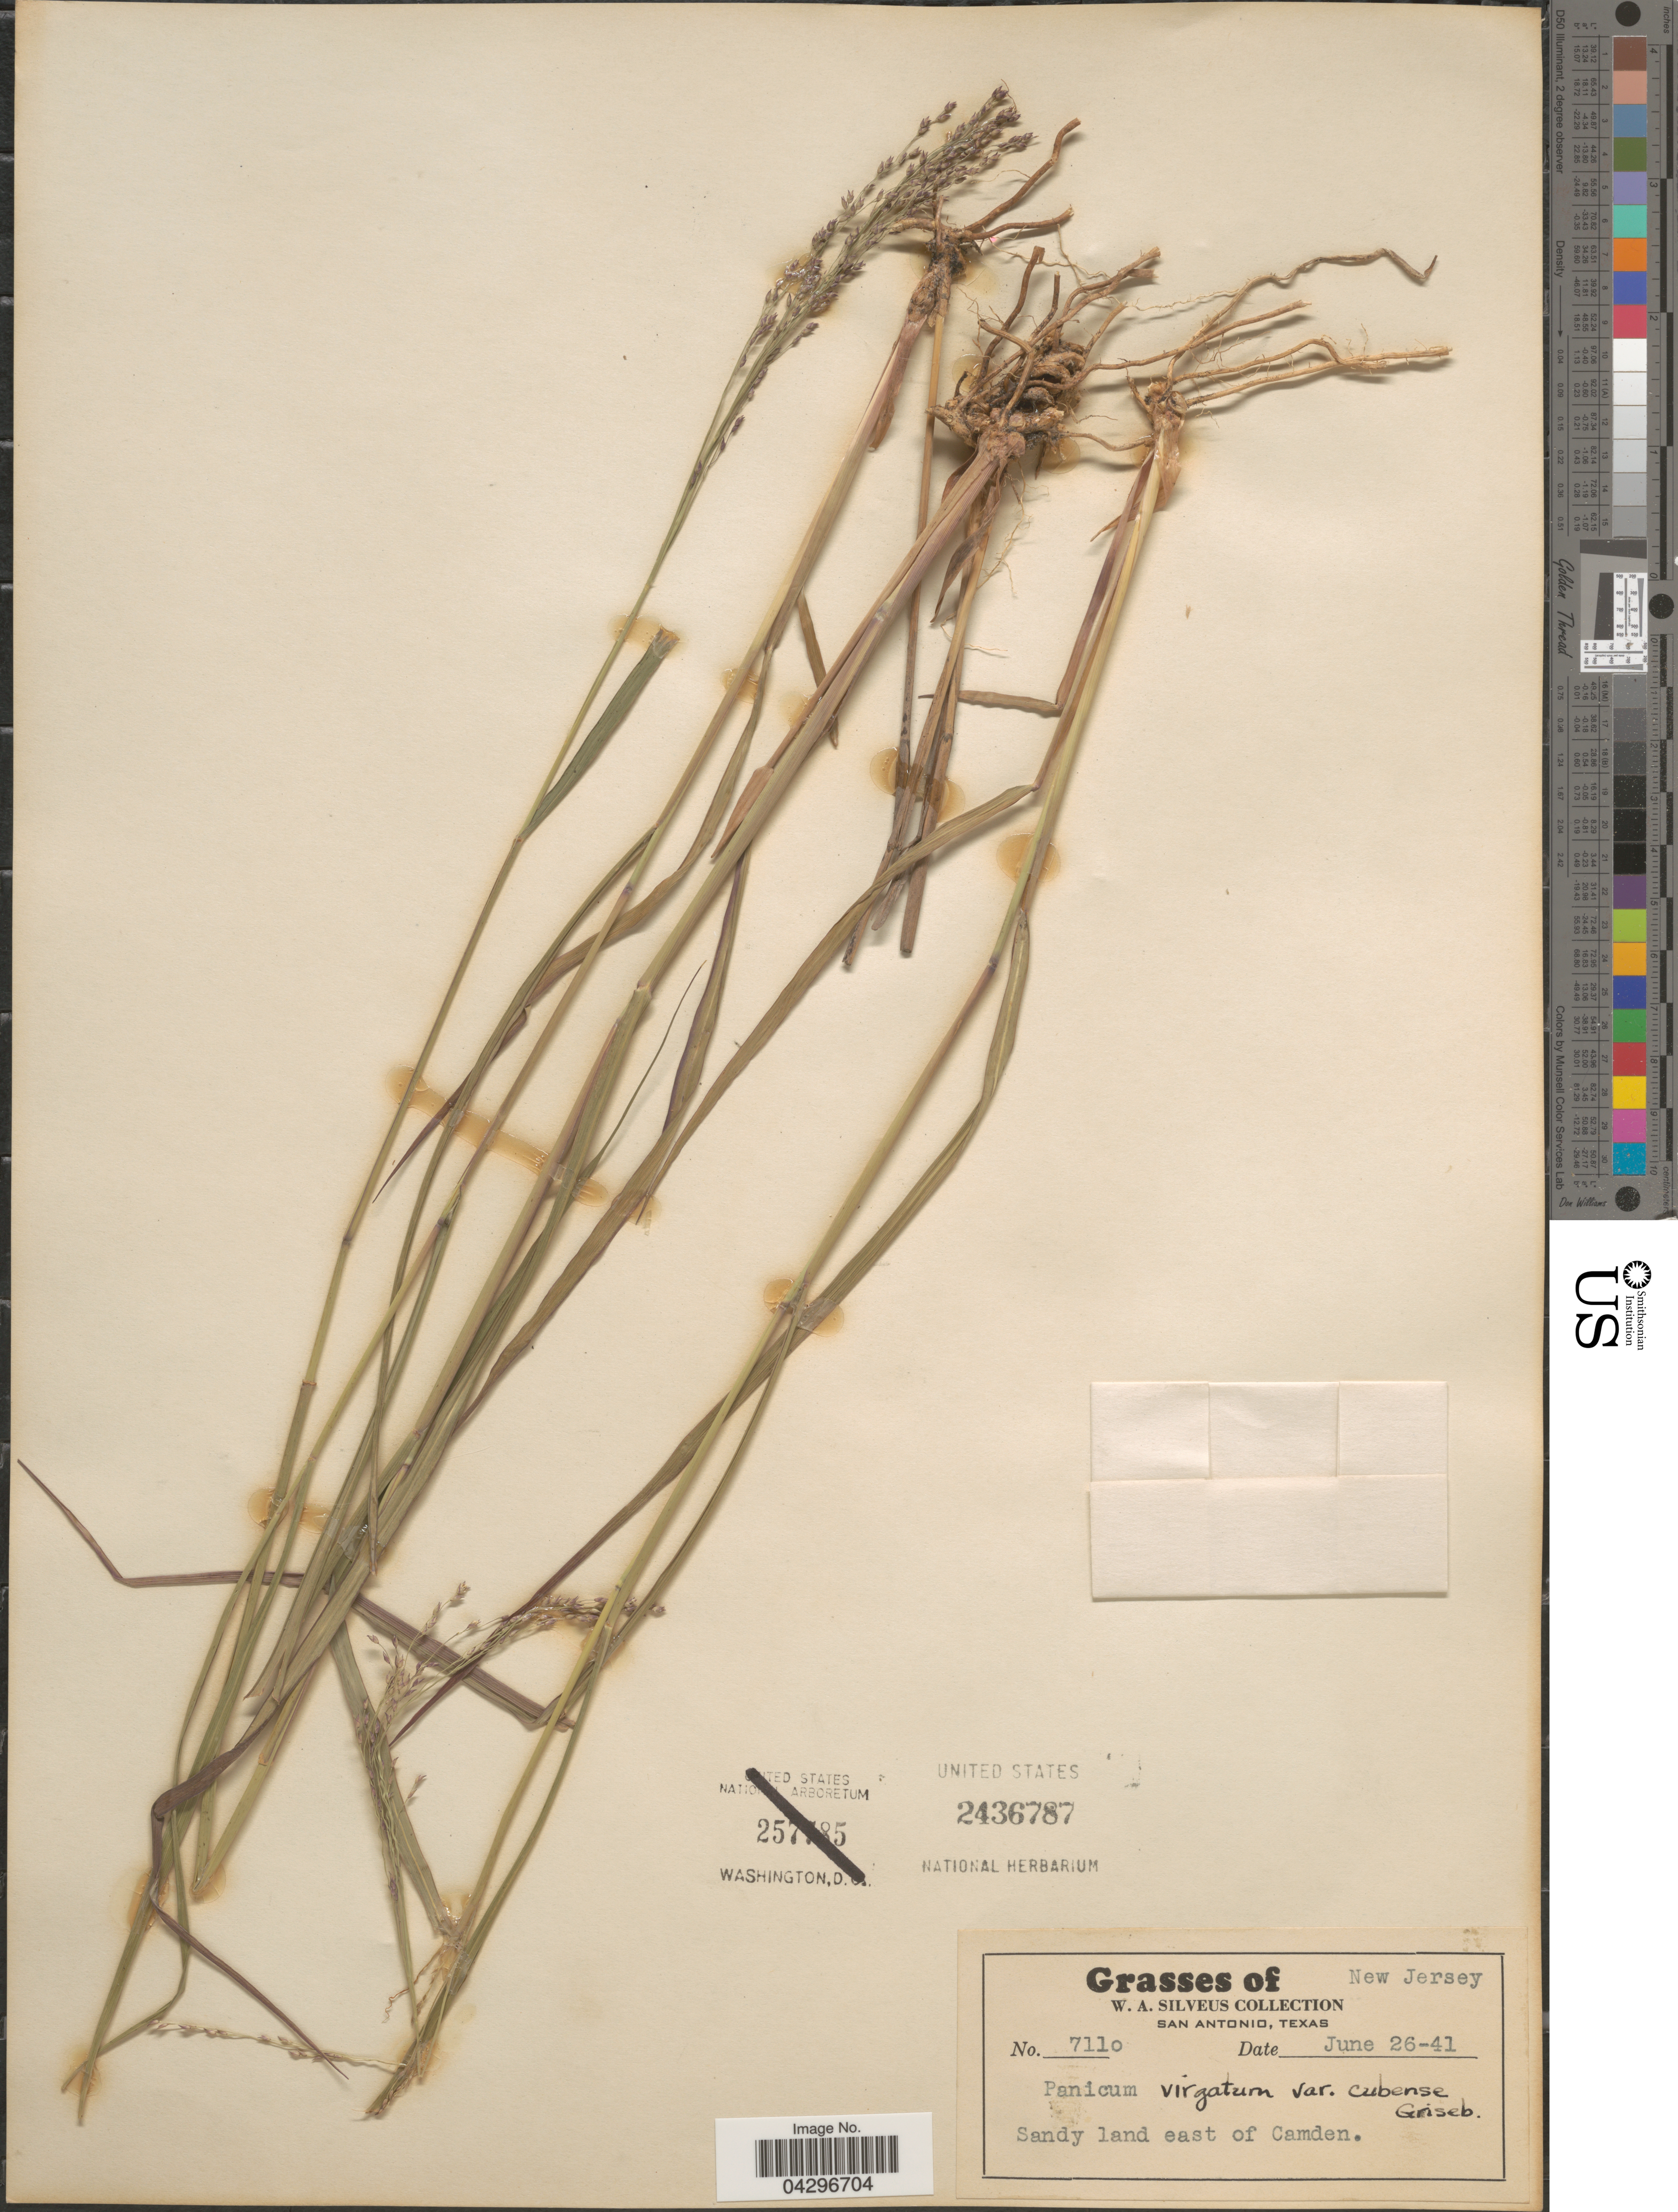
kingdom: Plantae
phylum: Tracheophyta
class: Liliopsida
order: Poales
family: Poaceae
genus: Panicum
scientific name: Panicum virgatum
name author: L.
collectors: W. Silveus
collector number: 7110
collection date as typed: Transcribed d/m/y: 26/6/41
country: United States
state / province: New Jersey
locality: Sandy land east of Camden.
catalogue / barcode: US 2436787